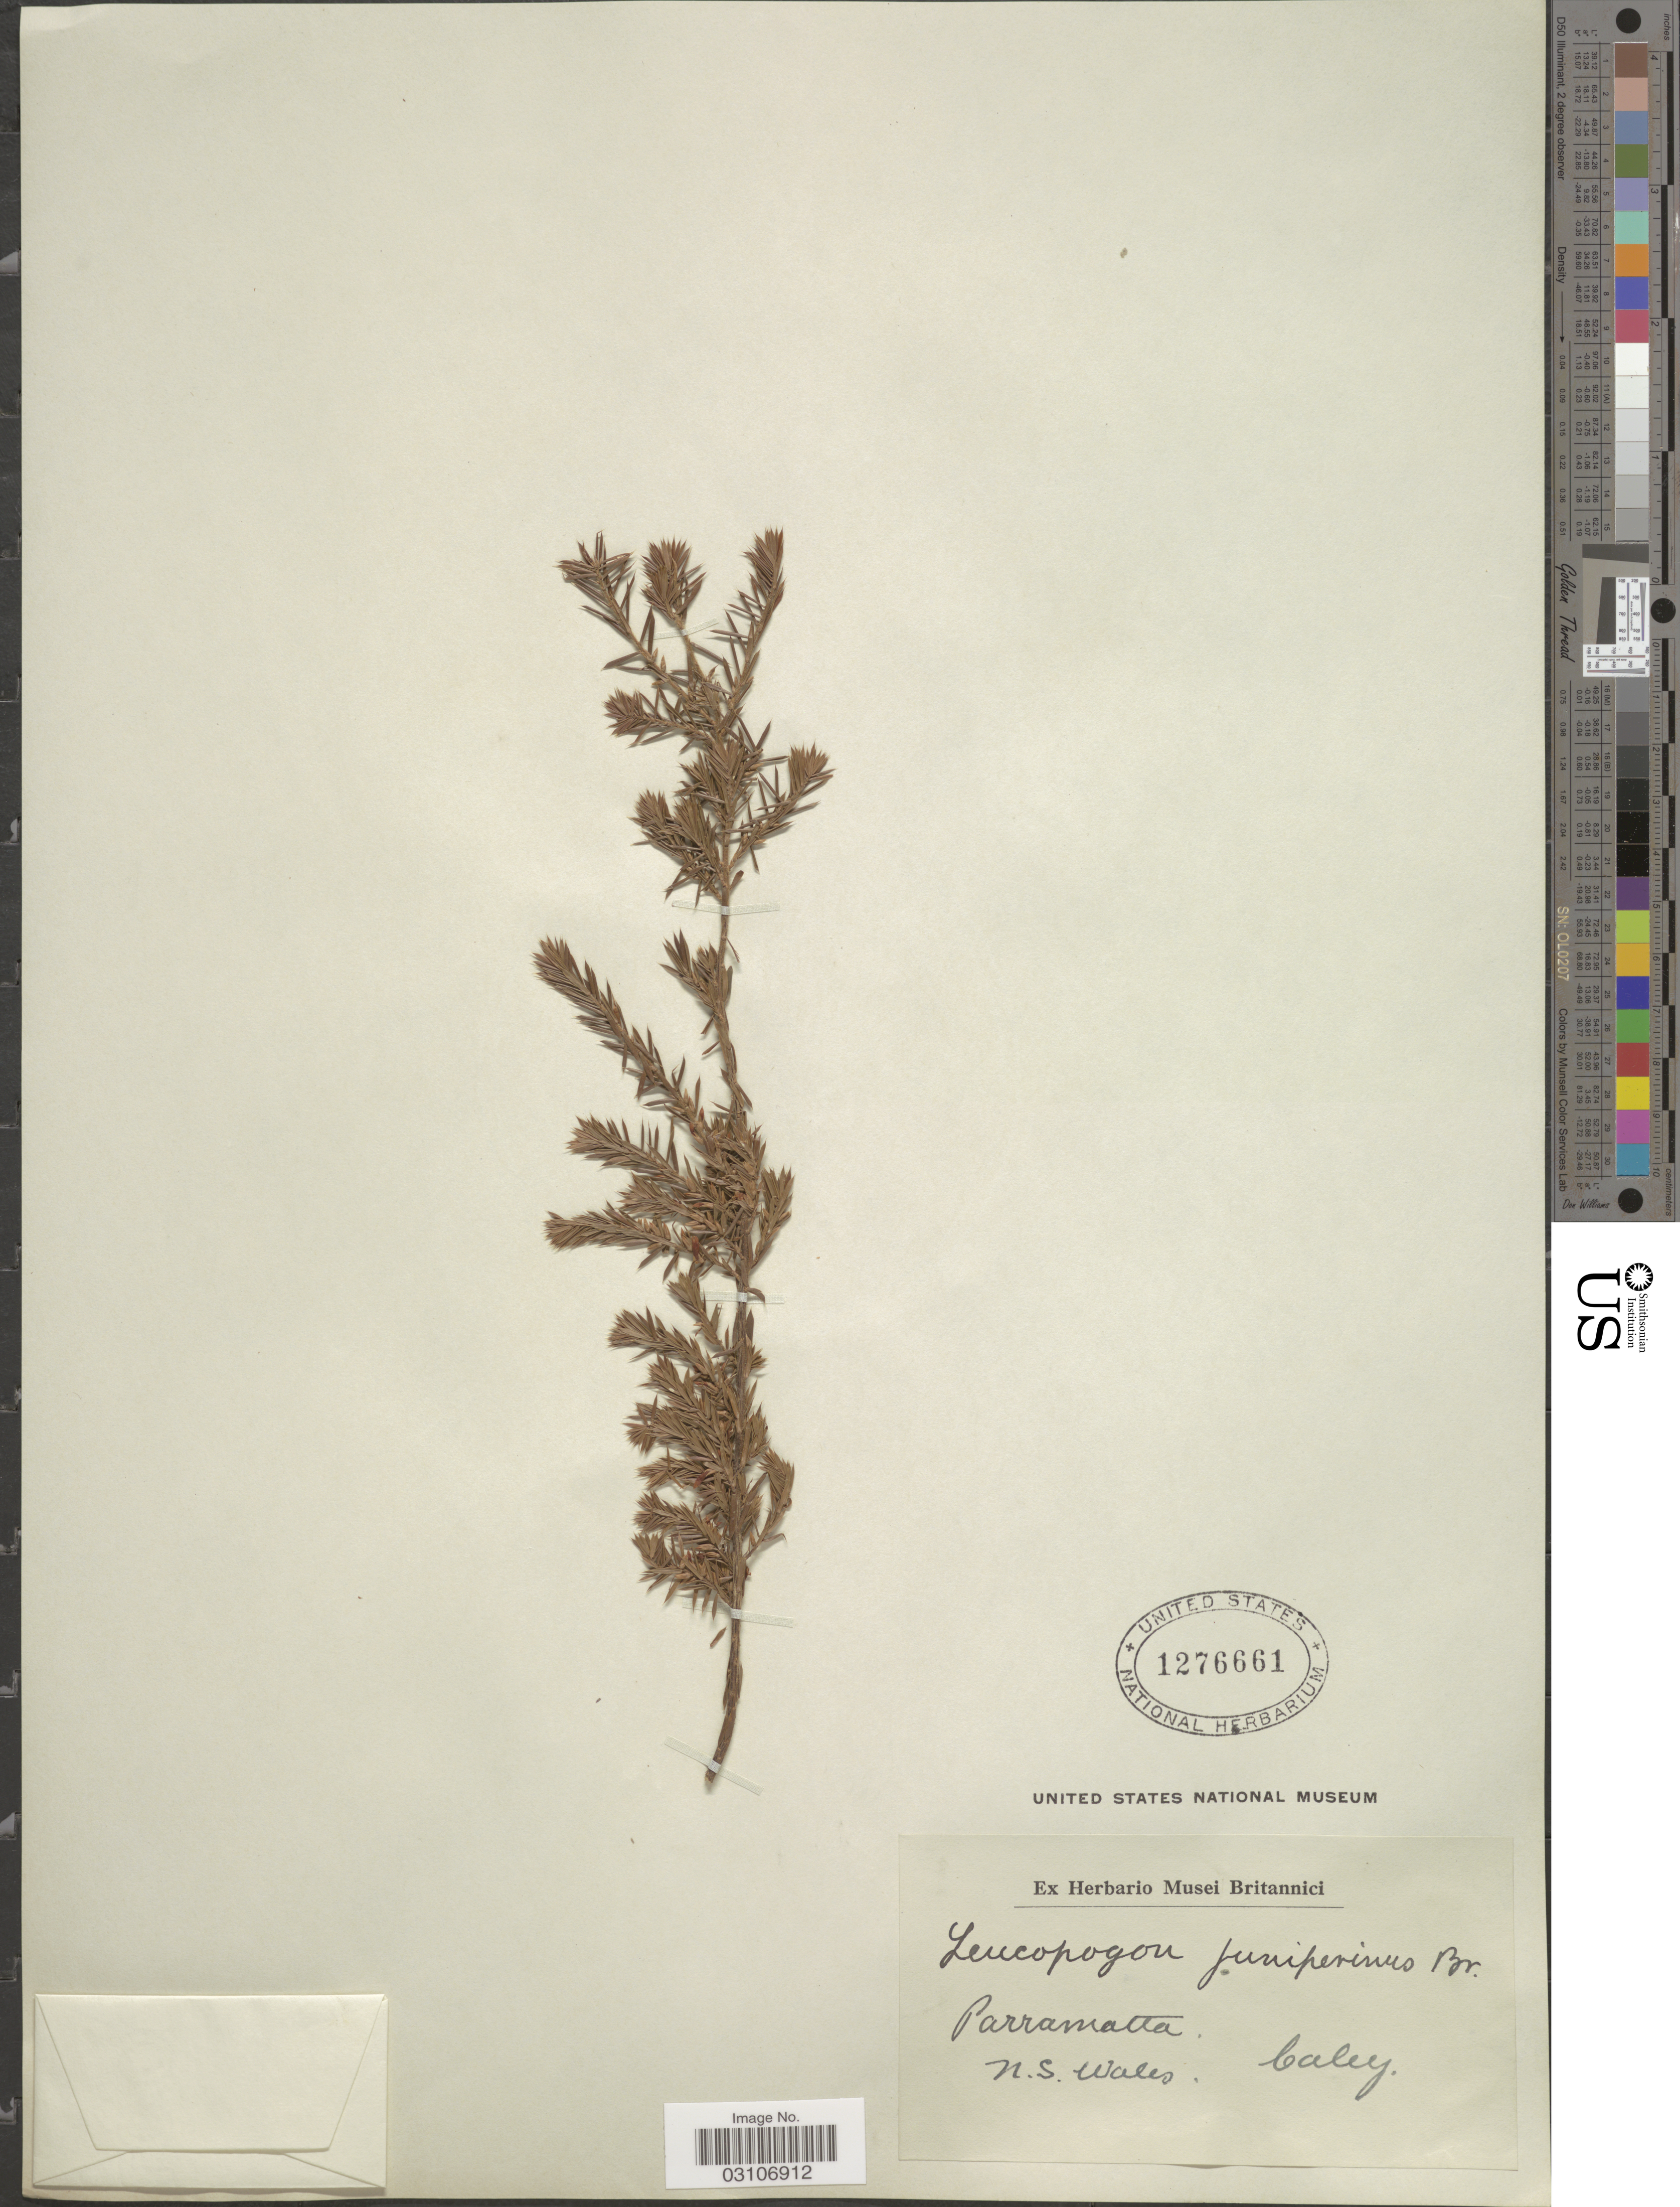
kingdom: Plantae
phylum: Tracheophyta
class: Magnoliopsida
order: Ericales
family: Ericaceae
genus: Leucopogon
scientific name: Leucopogon juniperinus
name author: R. Br.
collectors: -. Caley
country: Australia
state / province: New South Wales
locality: Parramatta.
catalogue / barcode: US 1276661